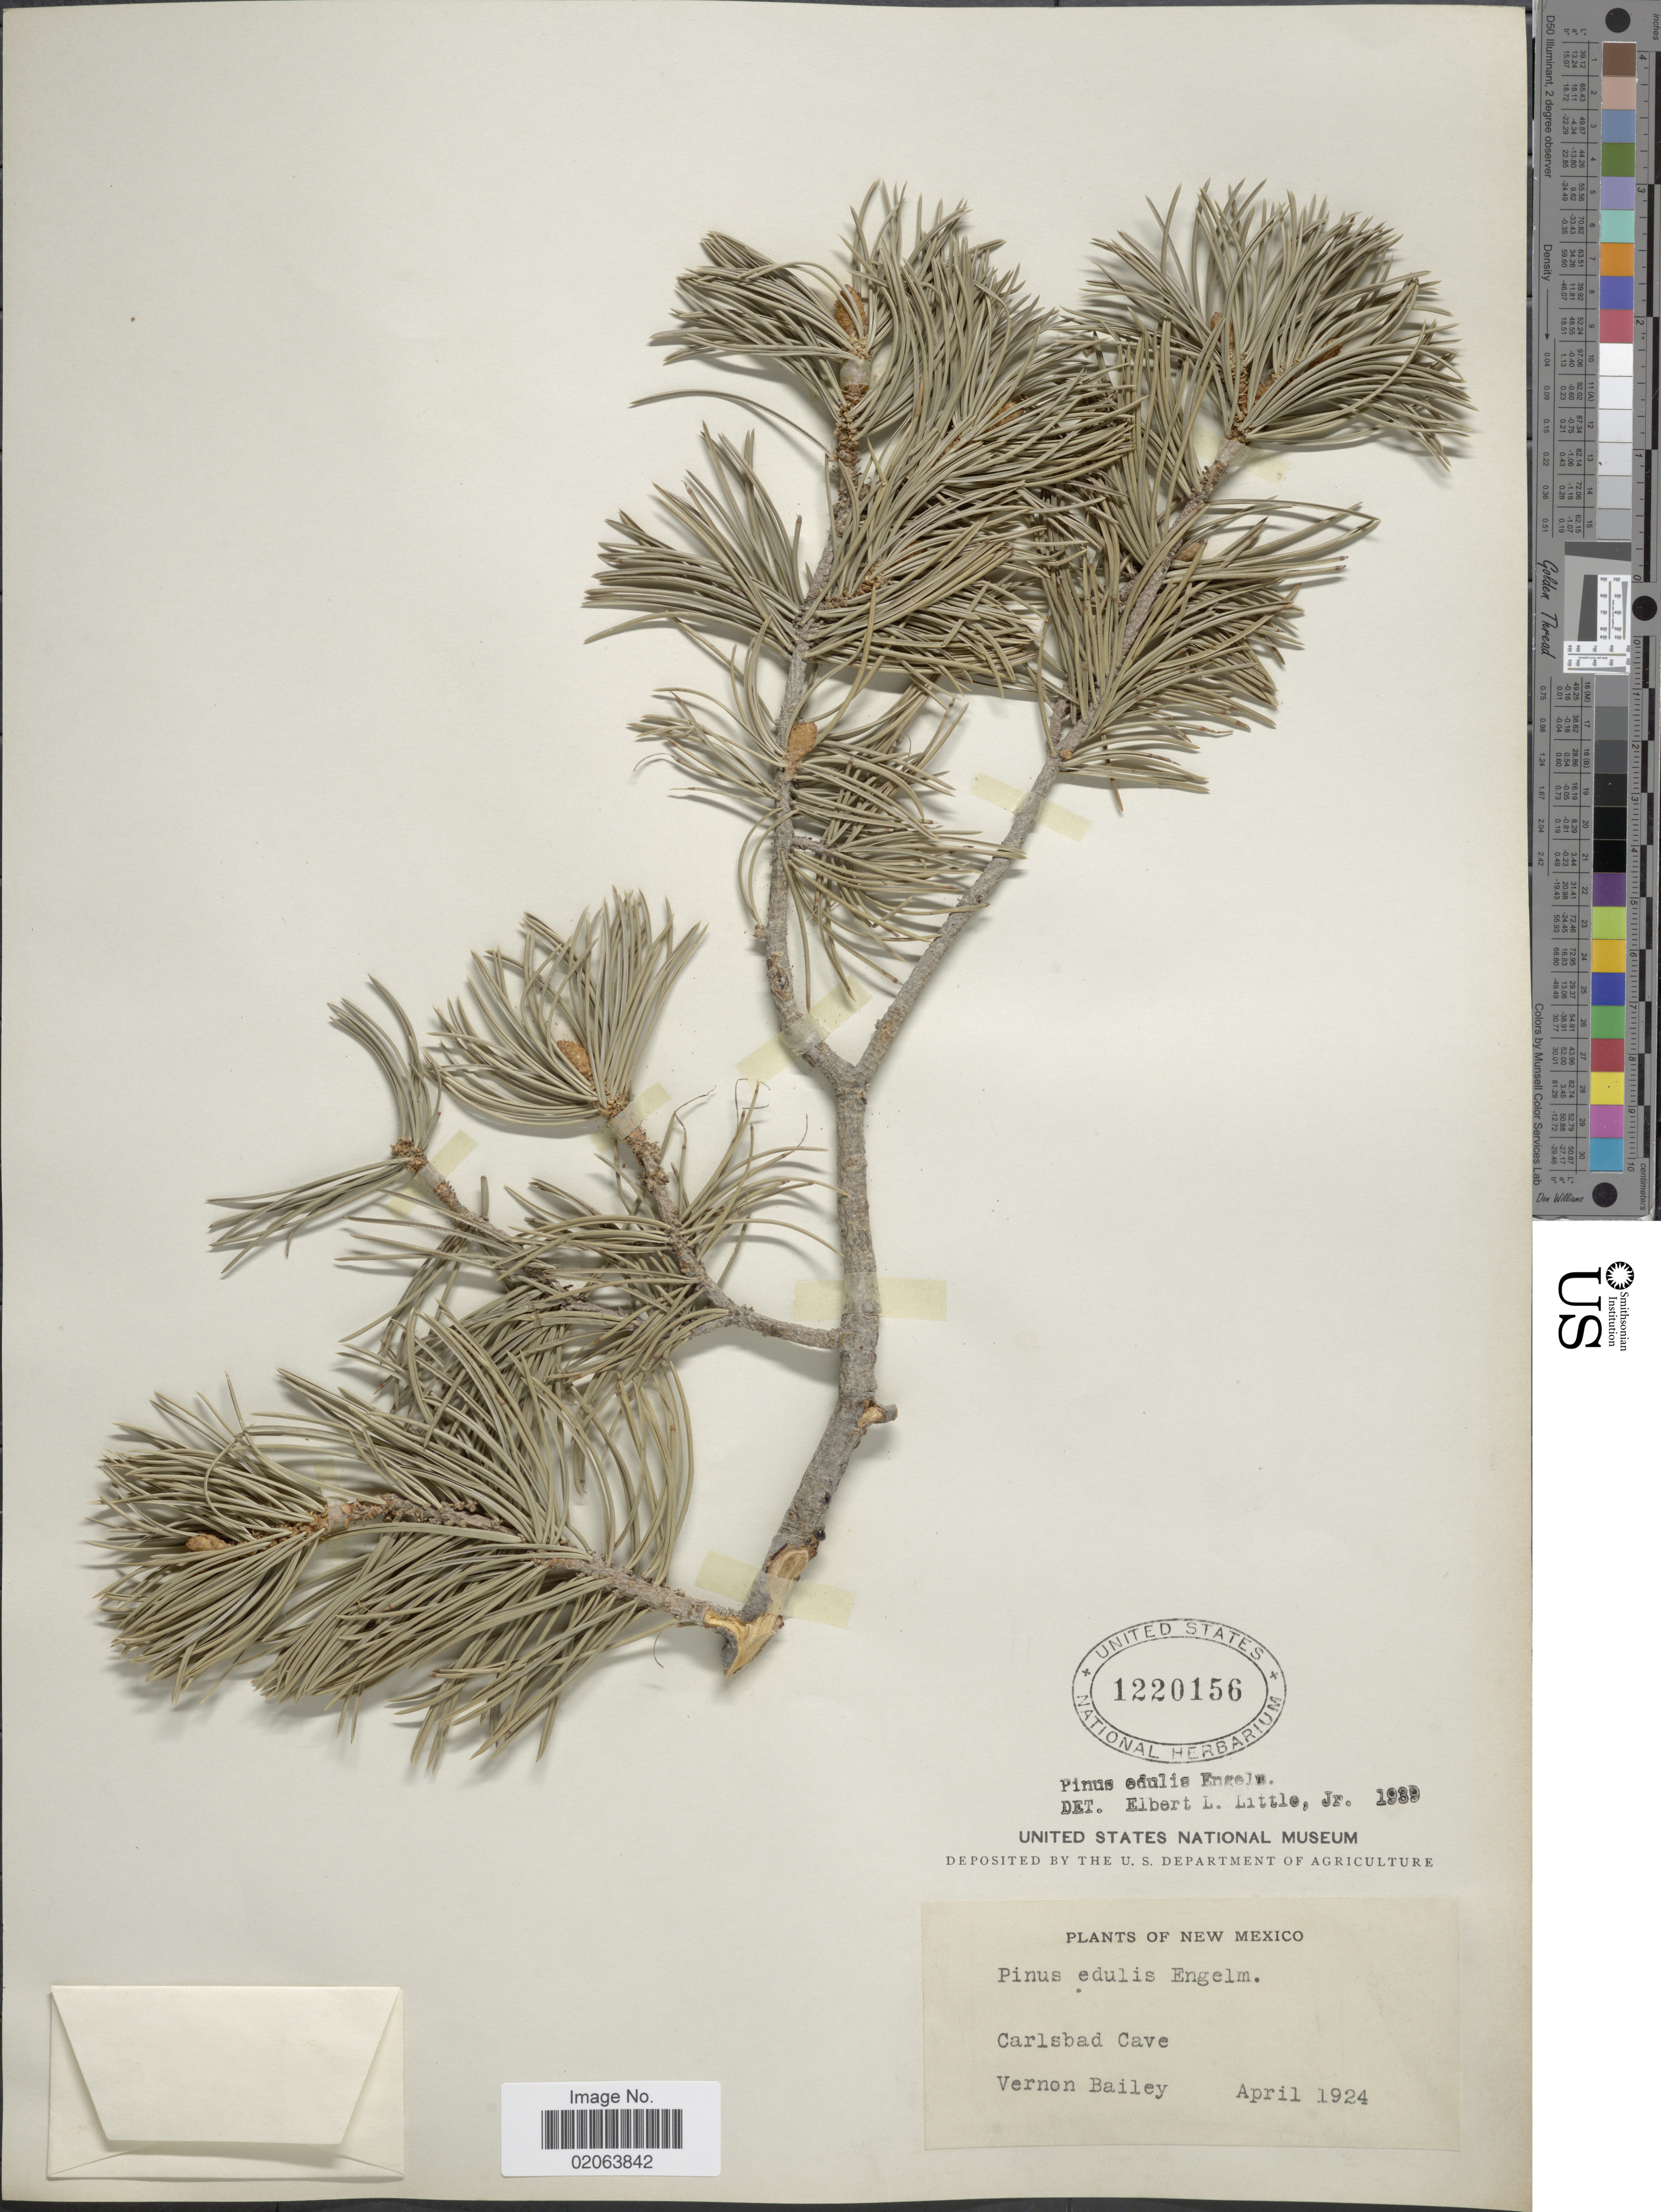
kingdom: Plantae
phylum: Tracheophyta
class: Pinopsida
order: Pinales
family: Pinaceae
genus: Pinus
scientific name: Pinus edulis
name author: Engelm.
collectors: V. O. Bailey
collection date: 1924-04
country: United States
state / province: New Mexico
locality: Carlsbad Cave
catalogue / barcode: US 1220156